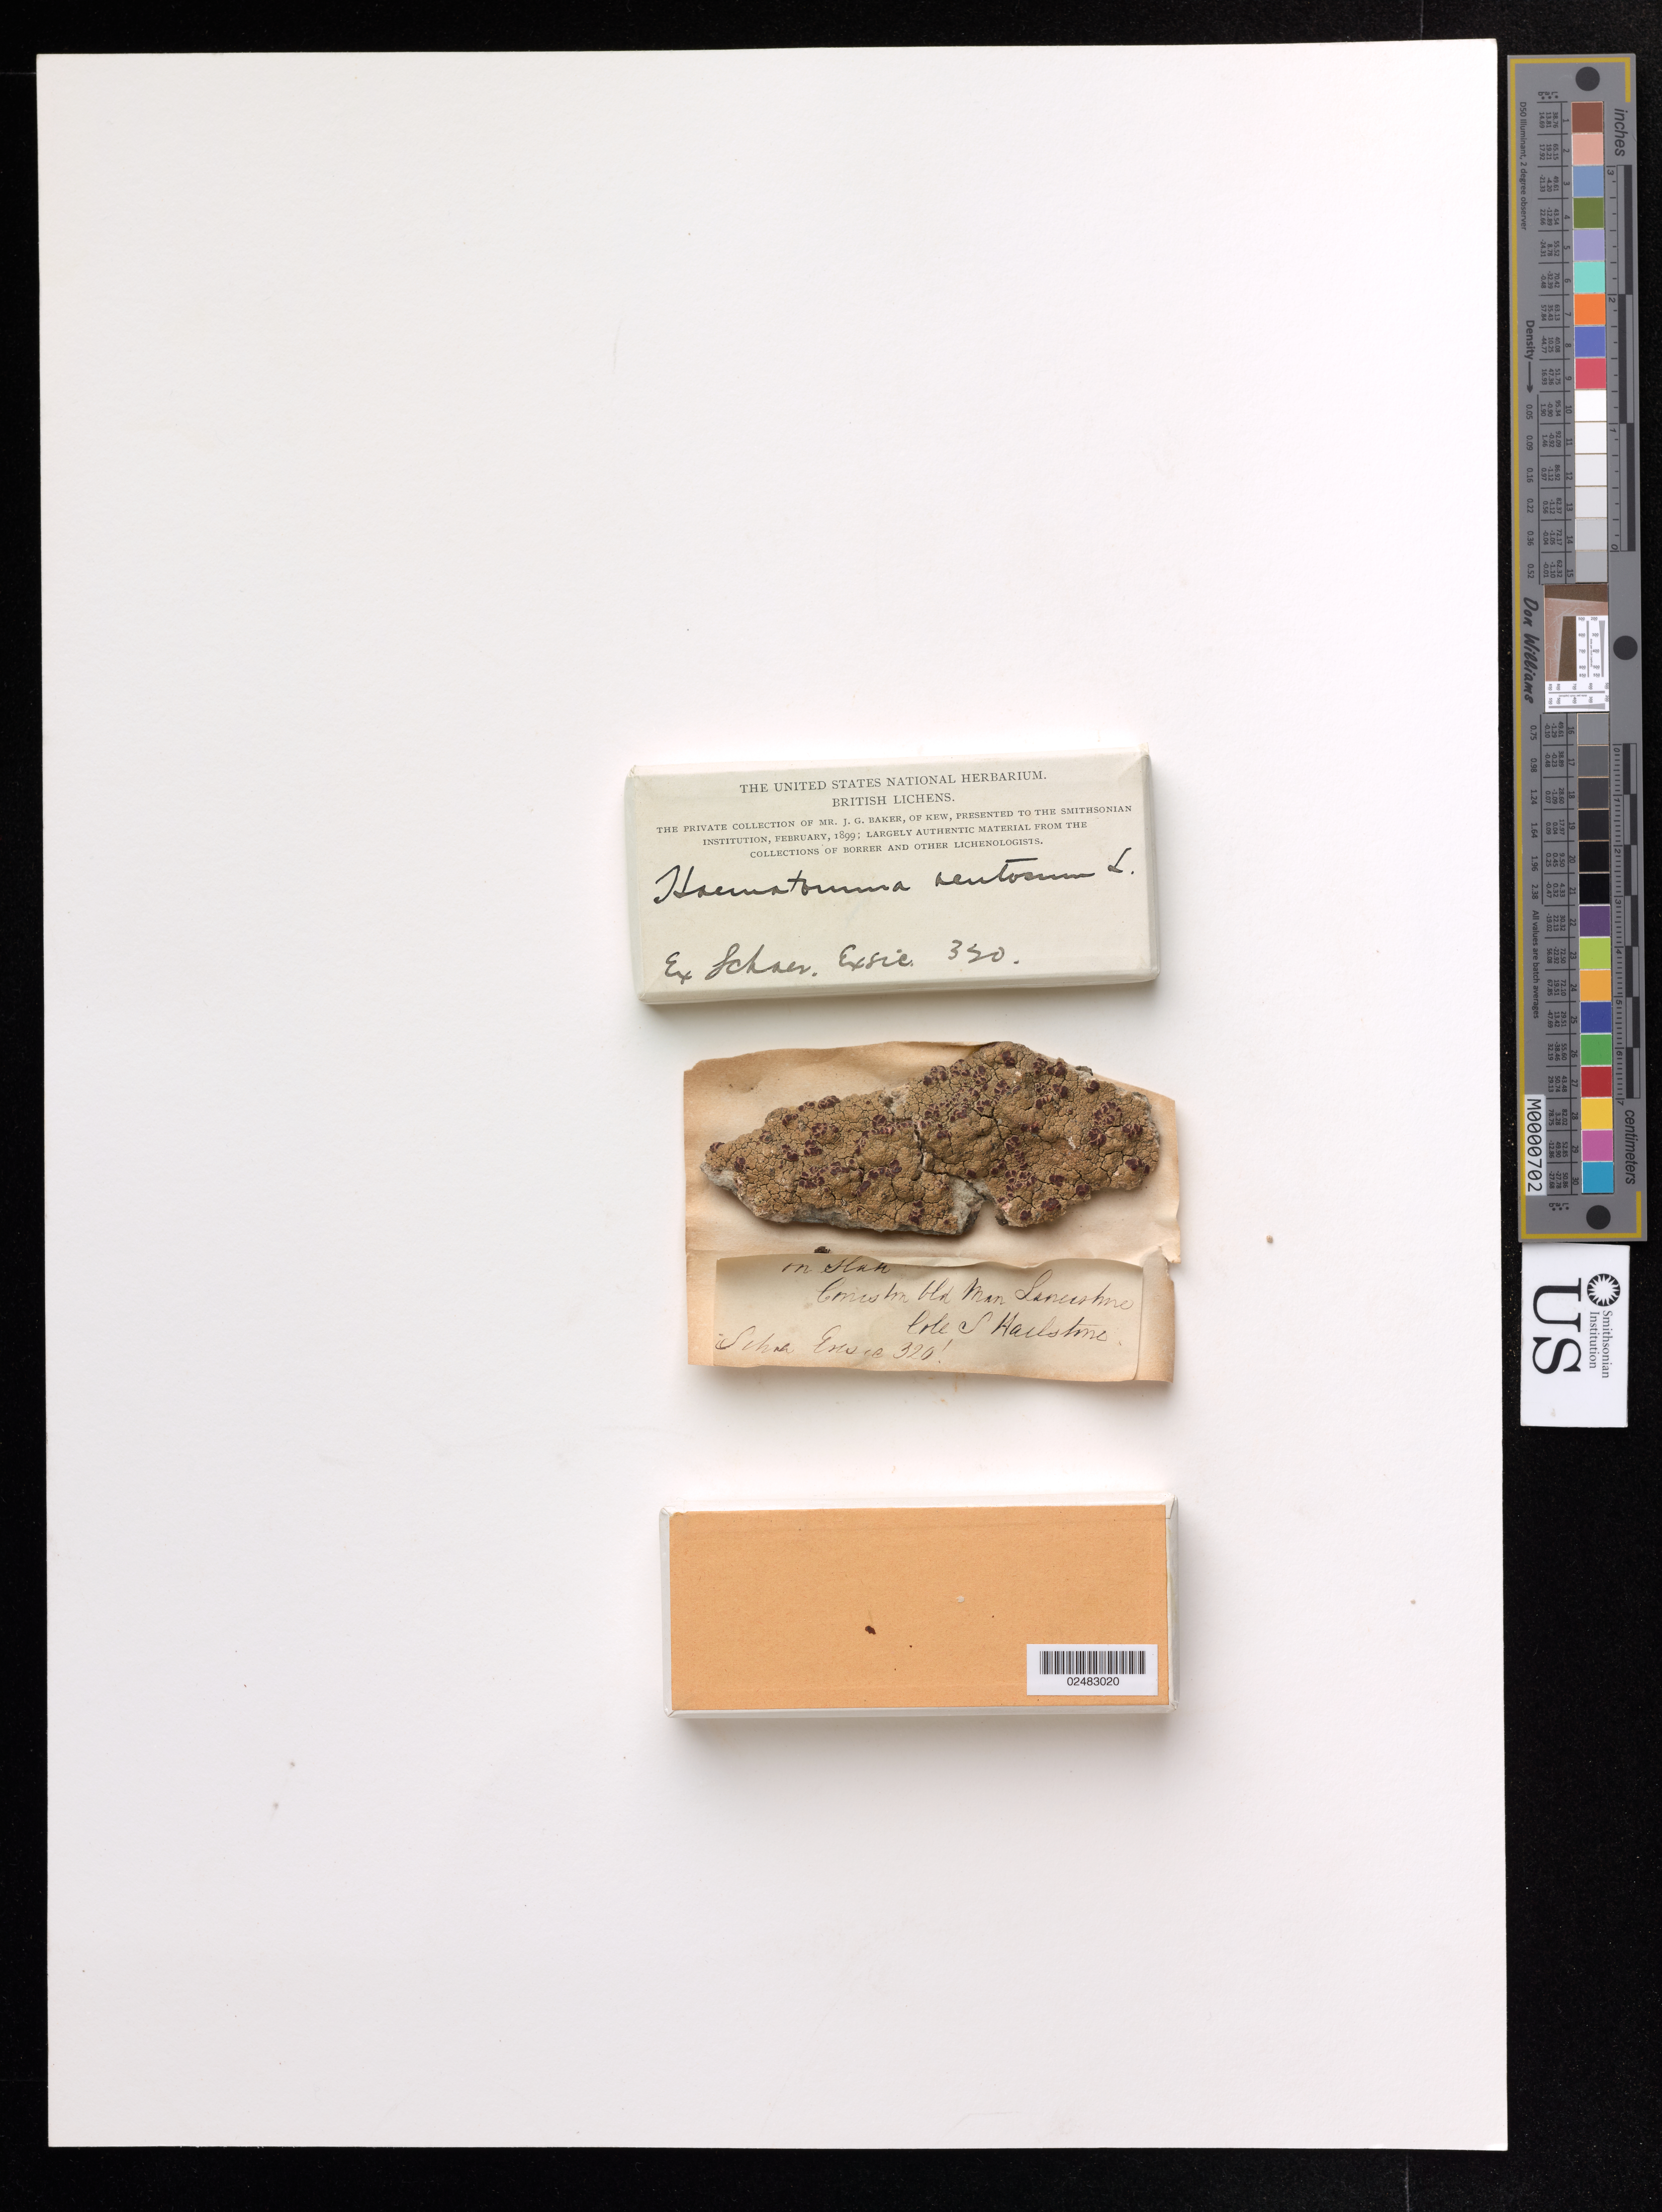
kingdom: Fungi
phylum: Ascomycota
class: Lecanoromycetes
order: Umbilicariales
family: Ophioparmaceae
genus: Ophioparma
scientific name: Ophioparma chevallieri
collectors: Schaer. Exsic.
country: United Kingdom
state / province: England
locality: Coniston Old Man Lamestone, S Harlestone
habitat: On slate.